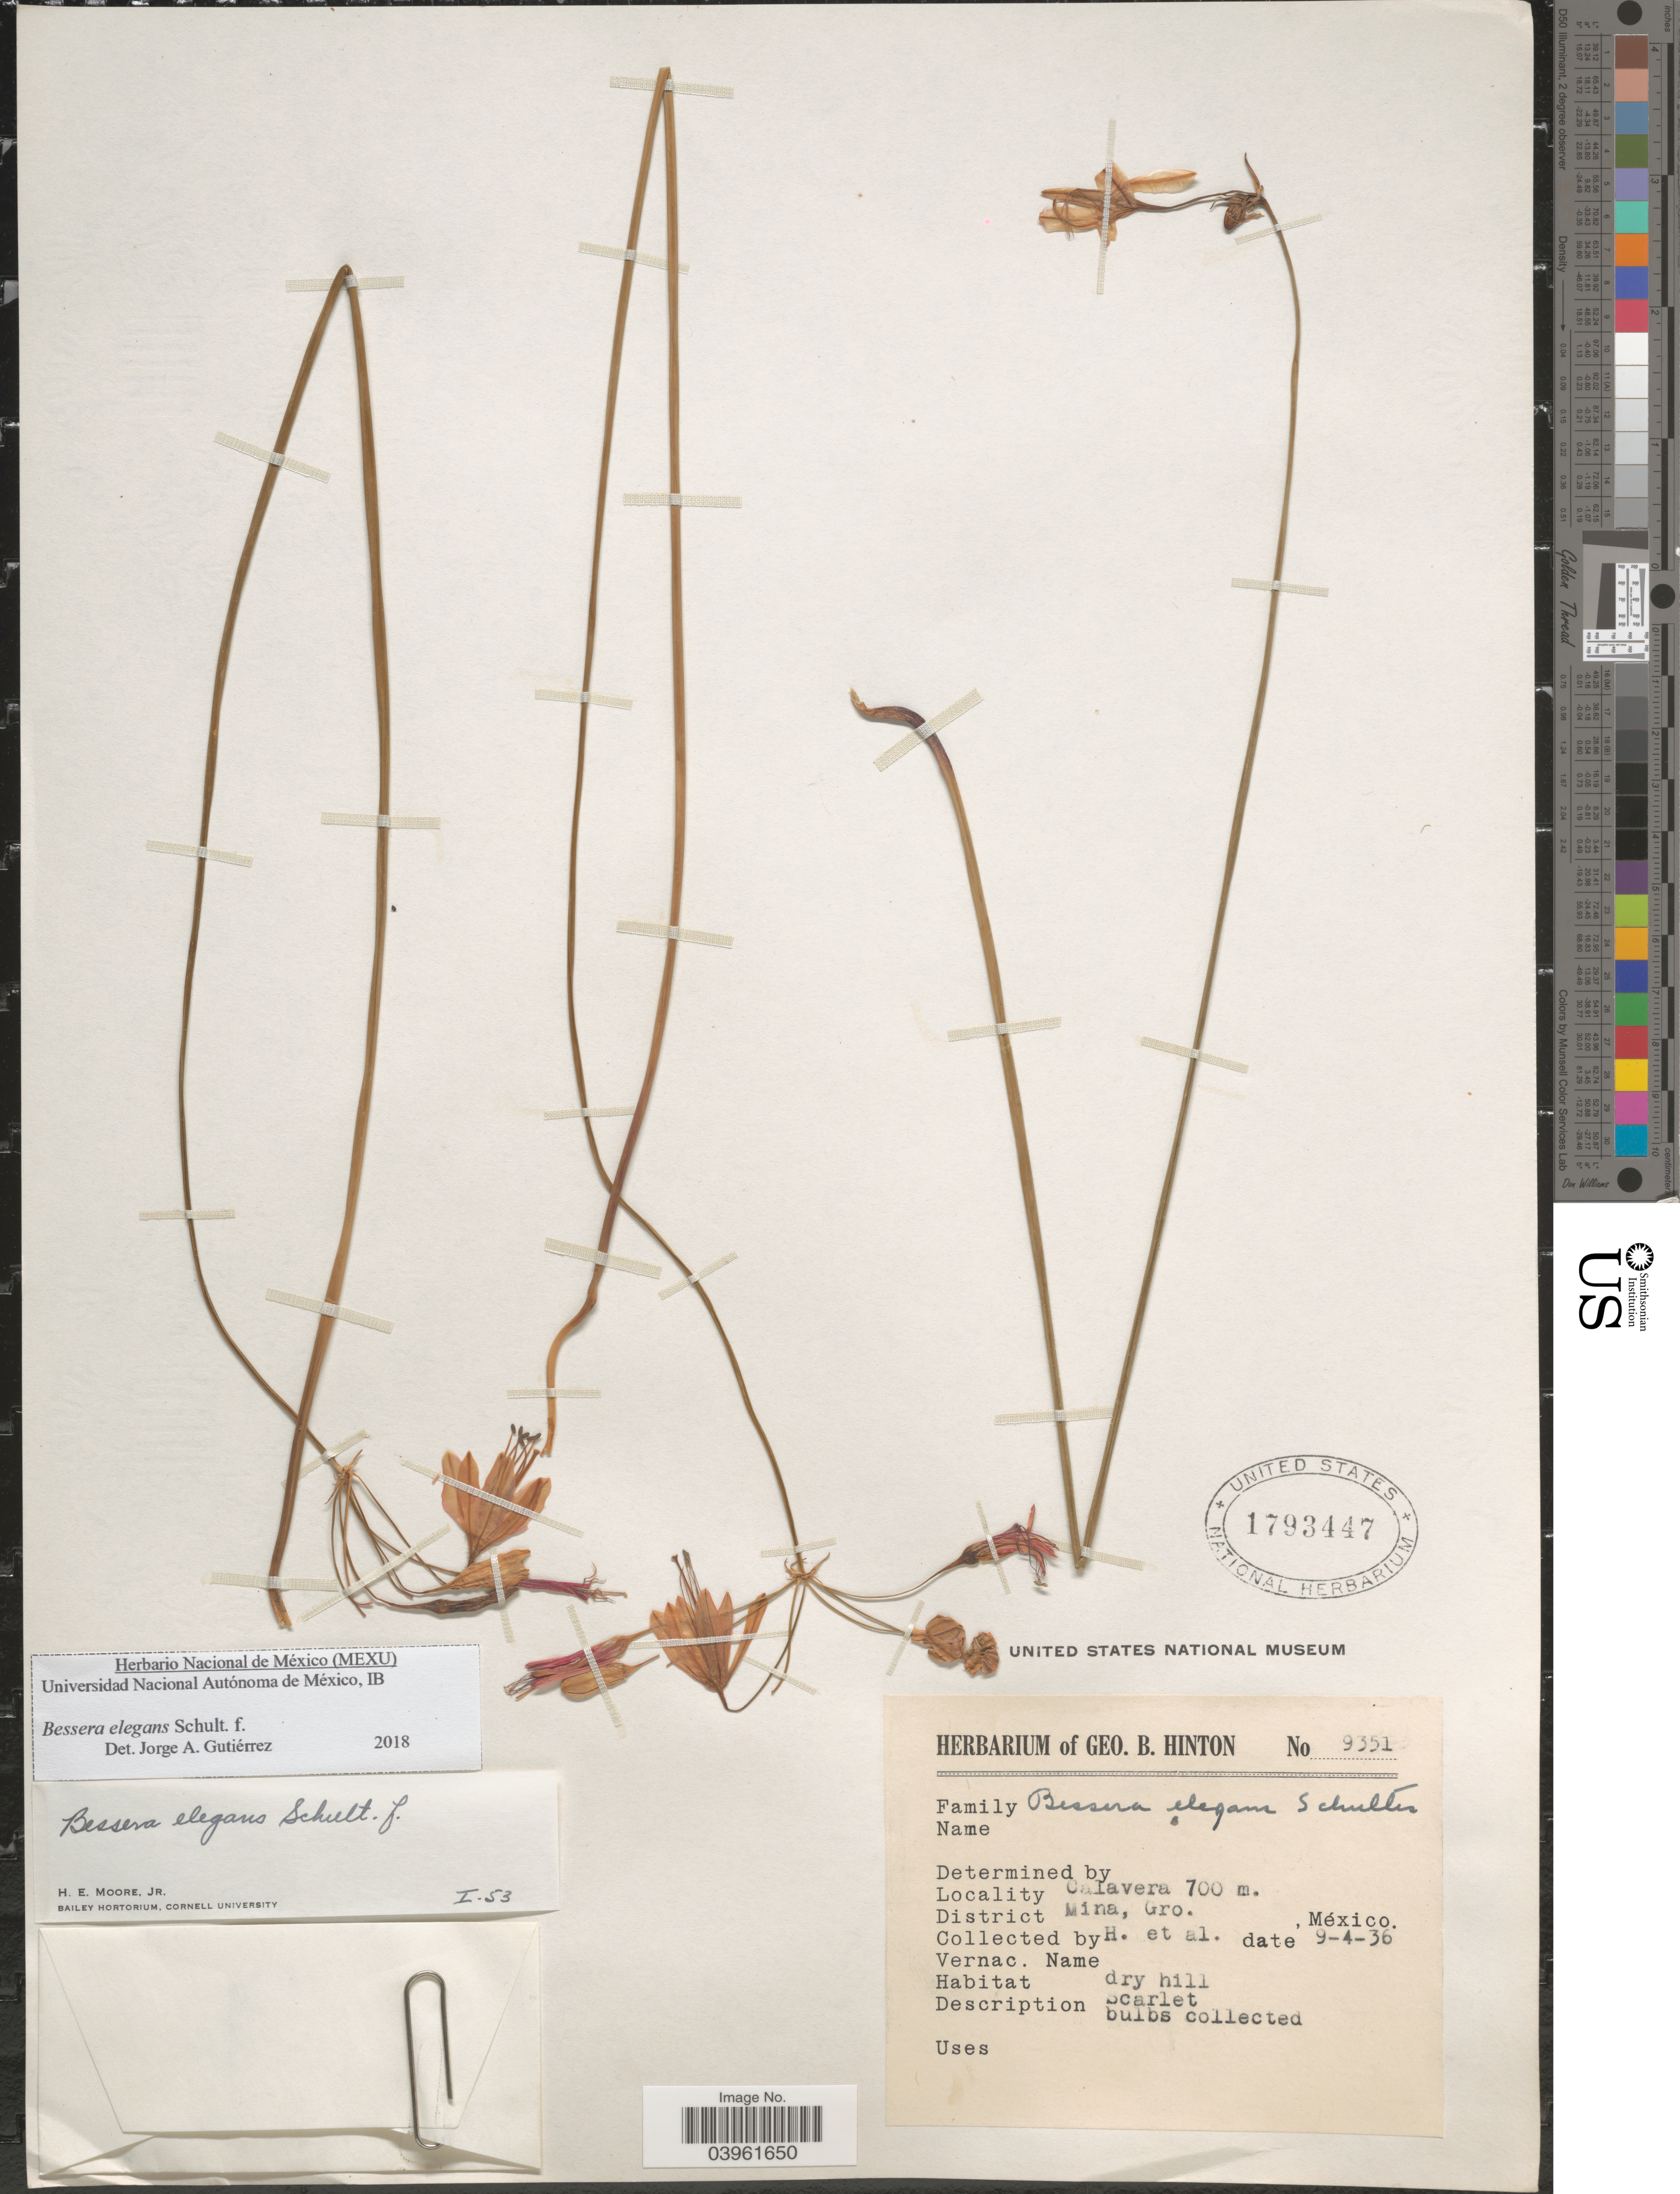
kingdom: Plantae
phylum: Tracheophyta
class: Liliopsida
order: Asparagales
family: Asparagaceae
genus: Bessera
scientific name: Bessera elegans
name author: Schult. f.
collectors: G. B. Hinton & et al.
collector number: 9351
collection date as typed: Transcribed d/m/y: 9/4/36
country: Mexico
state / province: Guerrero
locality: Calavera. District Mina, Gro.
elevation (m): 700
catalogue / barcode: US 1793447